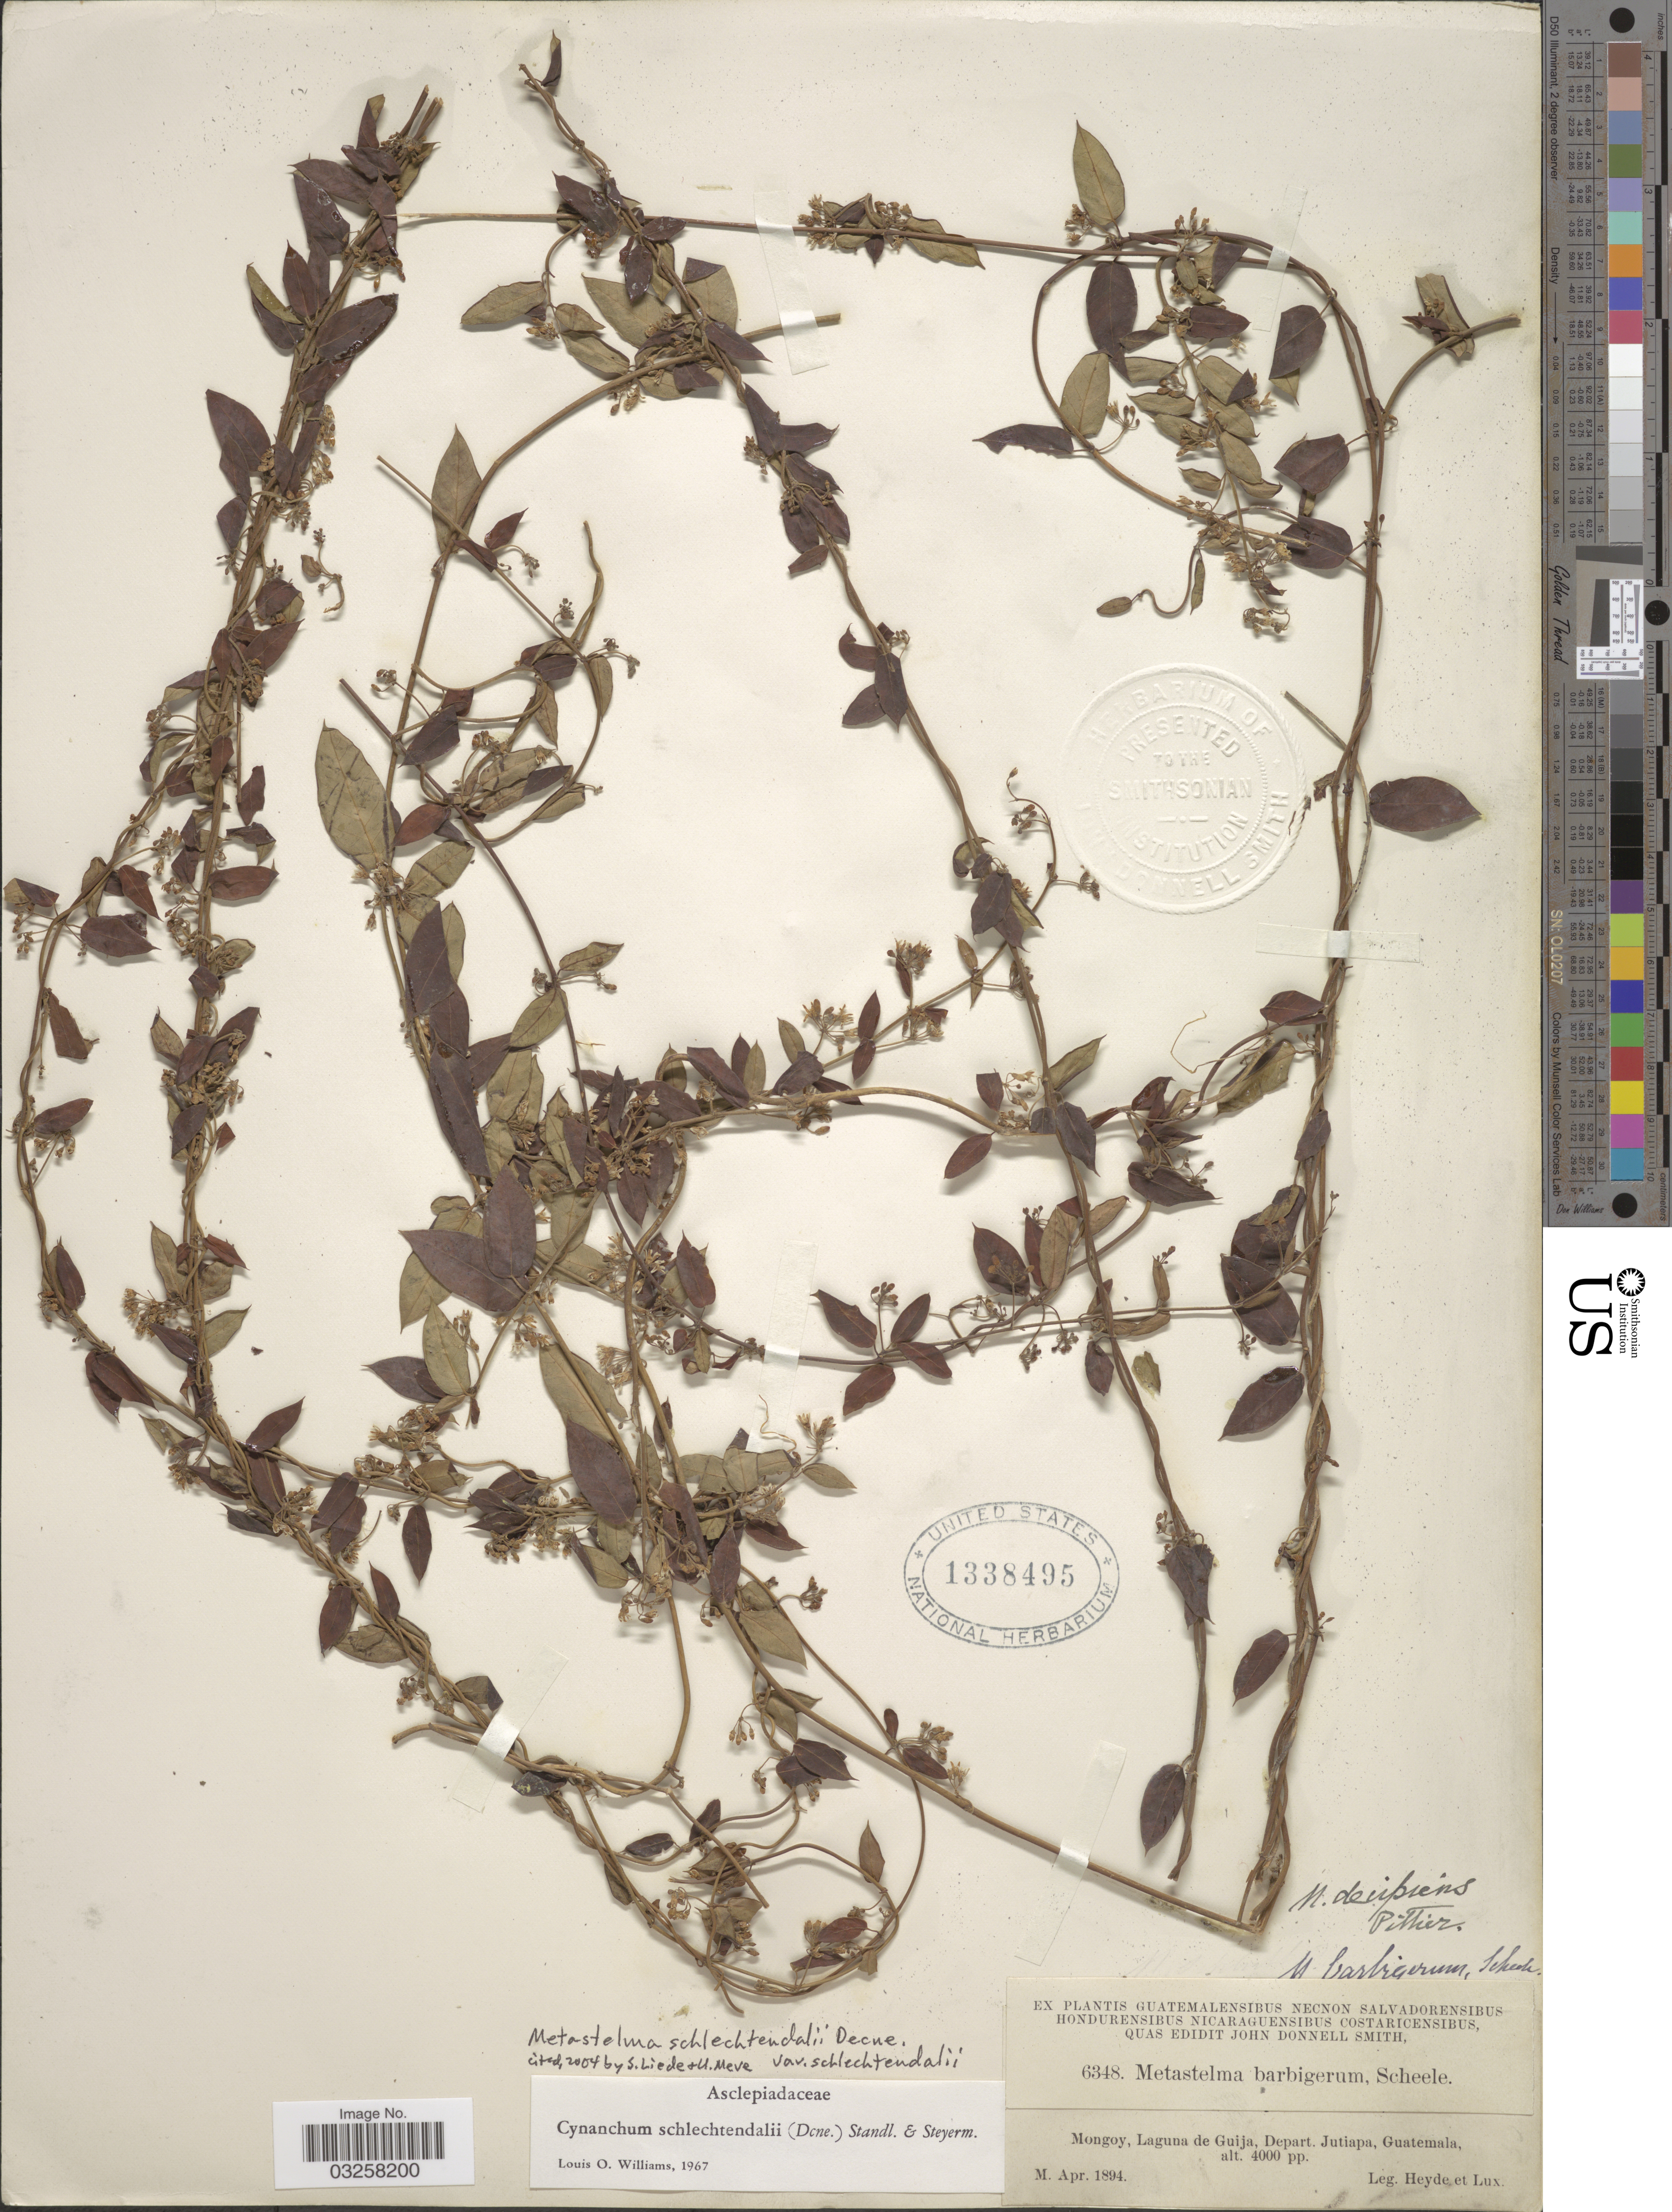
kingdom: Plantae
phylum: Tracheophyta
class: Magnoliopsida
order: Gentianales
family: Apocynaceae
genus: Metastelma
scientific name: Metastelma schlechtendalii var. schlechtendalii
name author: Decne.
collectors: Heyde & Lux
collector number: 6348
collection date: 1894-04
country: Guatemala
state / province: Jutiapa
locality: Mongoy, Laguna de Guija, Depart. Jutiapa.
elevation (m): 1219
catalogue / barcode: US 1338495